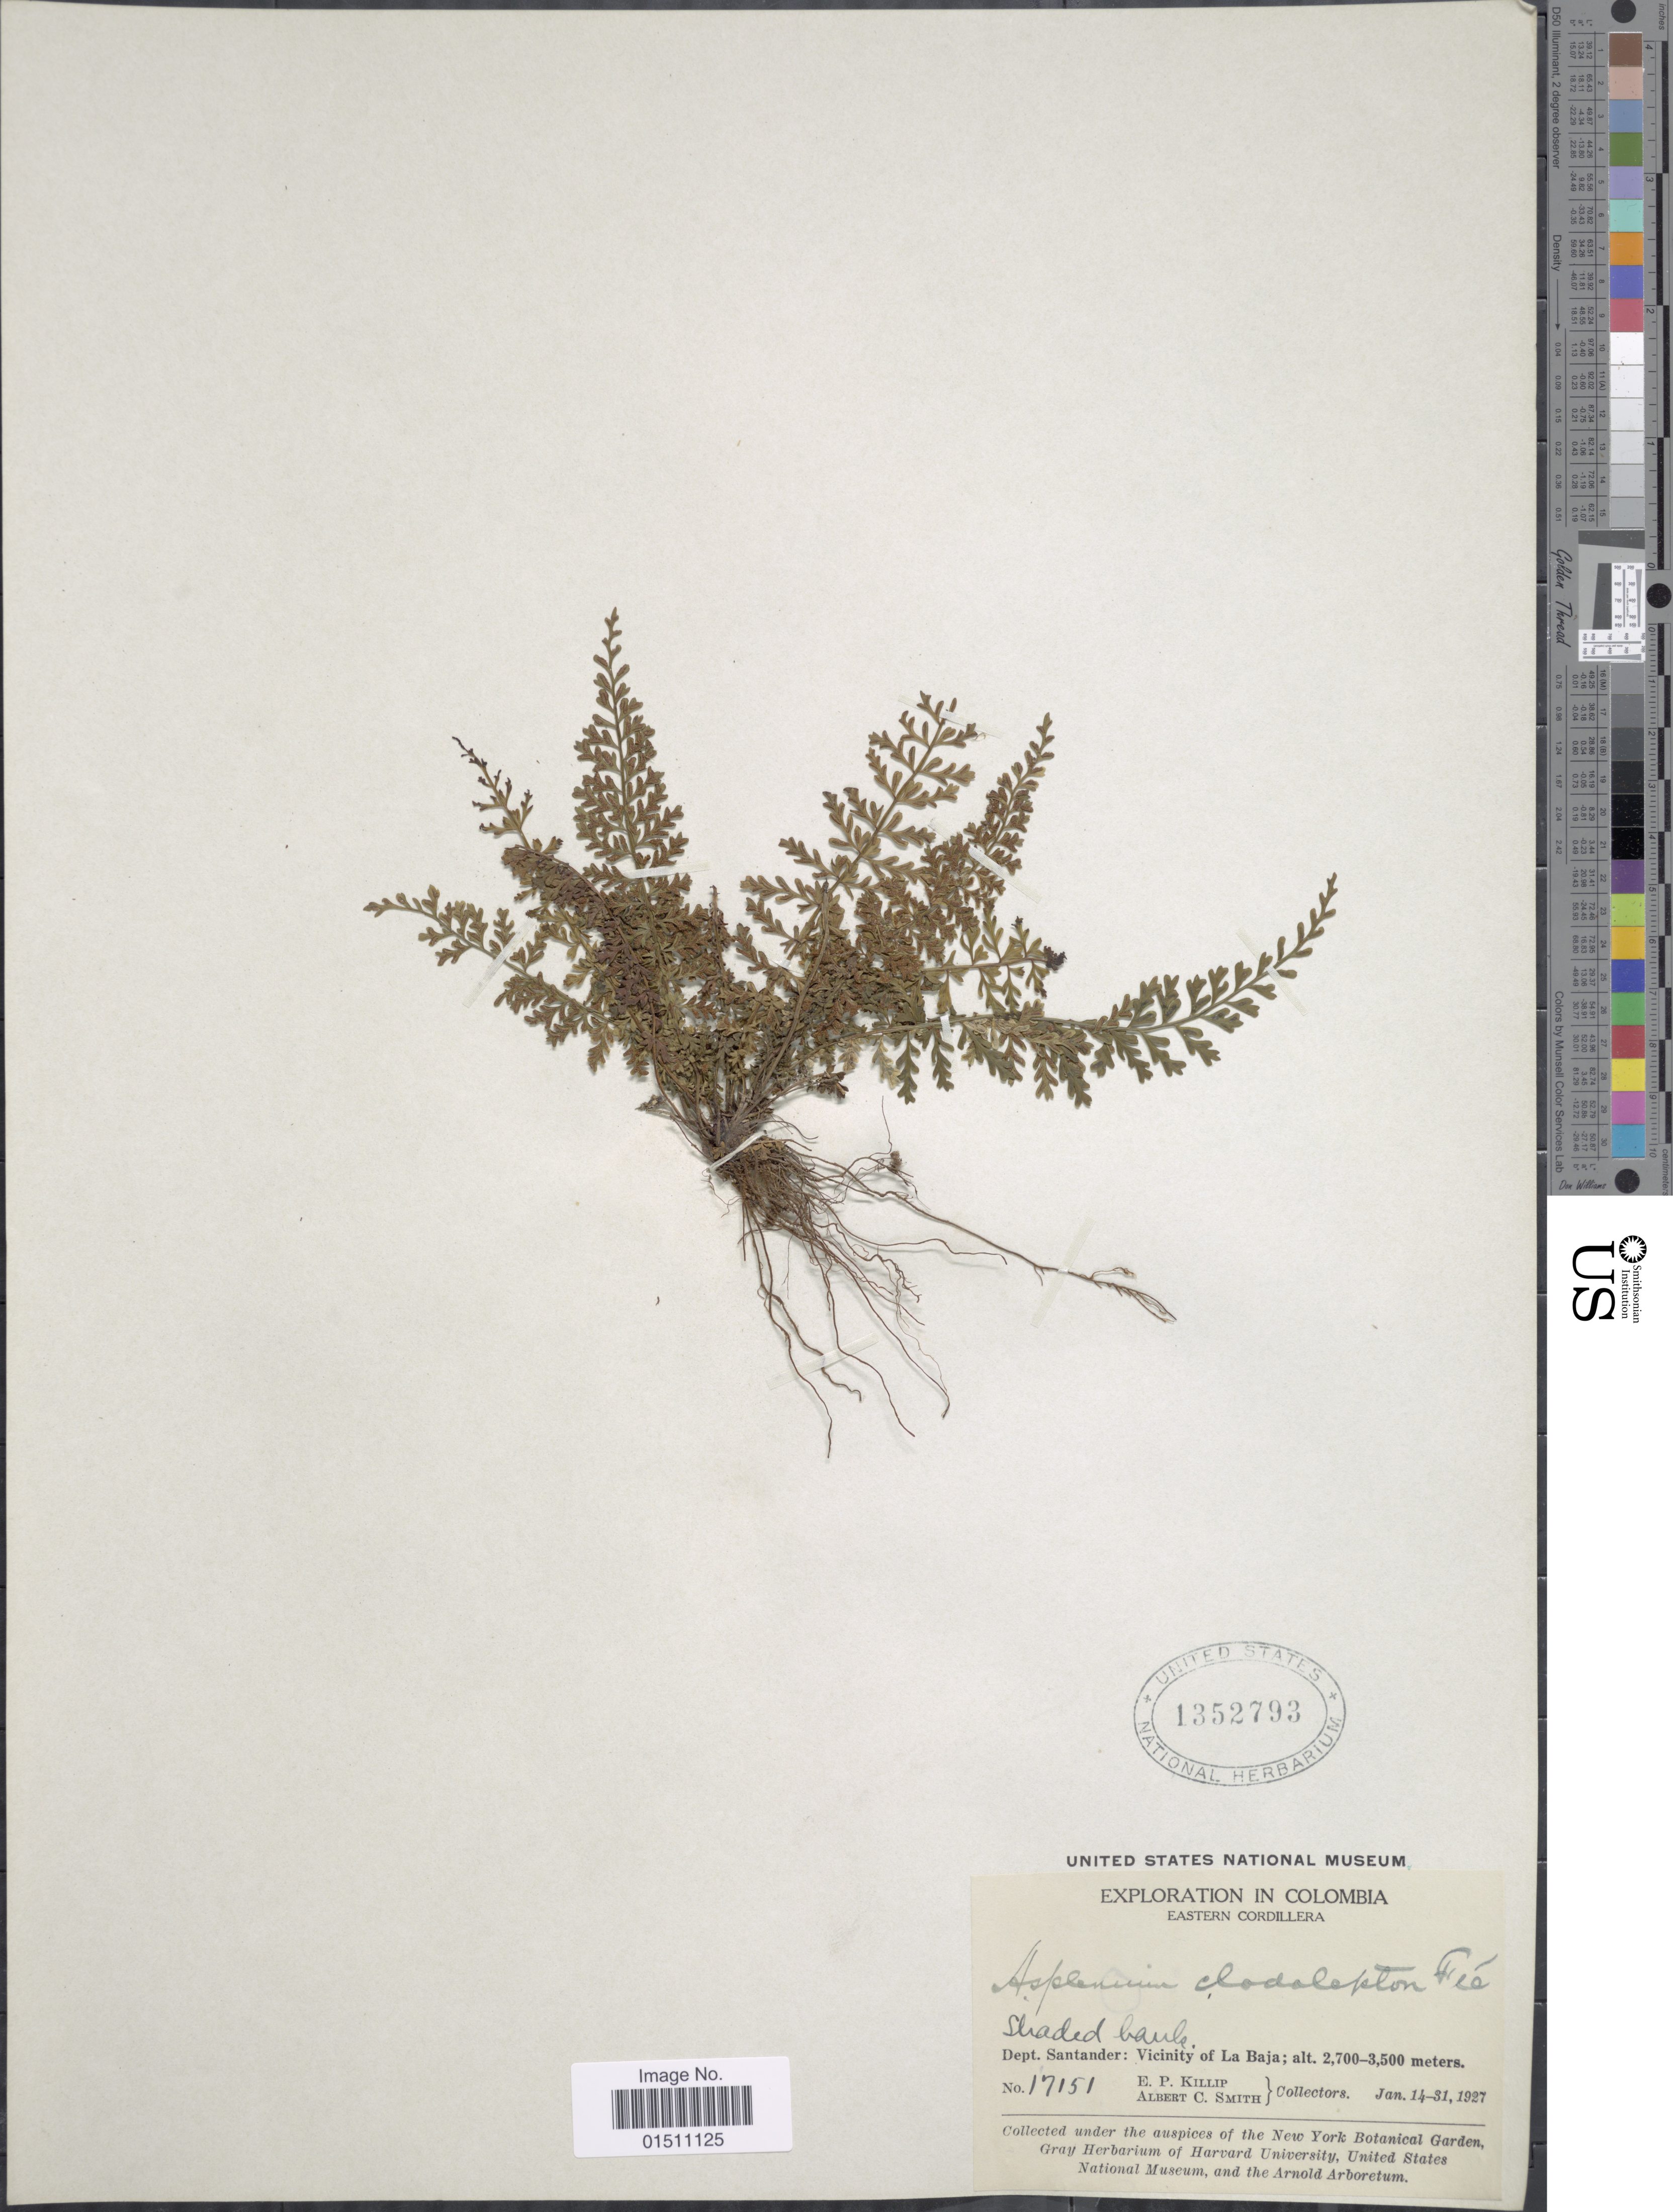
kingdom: Plantae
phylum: Tracheophyta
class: Polypodiopsida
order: Polypodiales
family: Aspleniaceae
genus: Asplenium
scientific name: Asplenium haenkeanum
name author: (C. Presl) Hieron.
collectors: E. P. Killip & A. C. Smith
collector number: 17151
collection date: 1927-01-14/1927-01-31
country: Colombia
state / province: Santander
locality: Colombia, Eastern Cordillera, Dept. Santander: Vicinity of La Baja.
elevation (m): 2700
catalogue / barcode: US 1352793